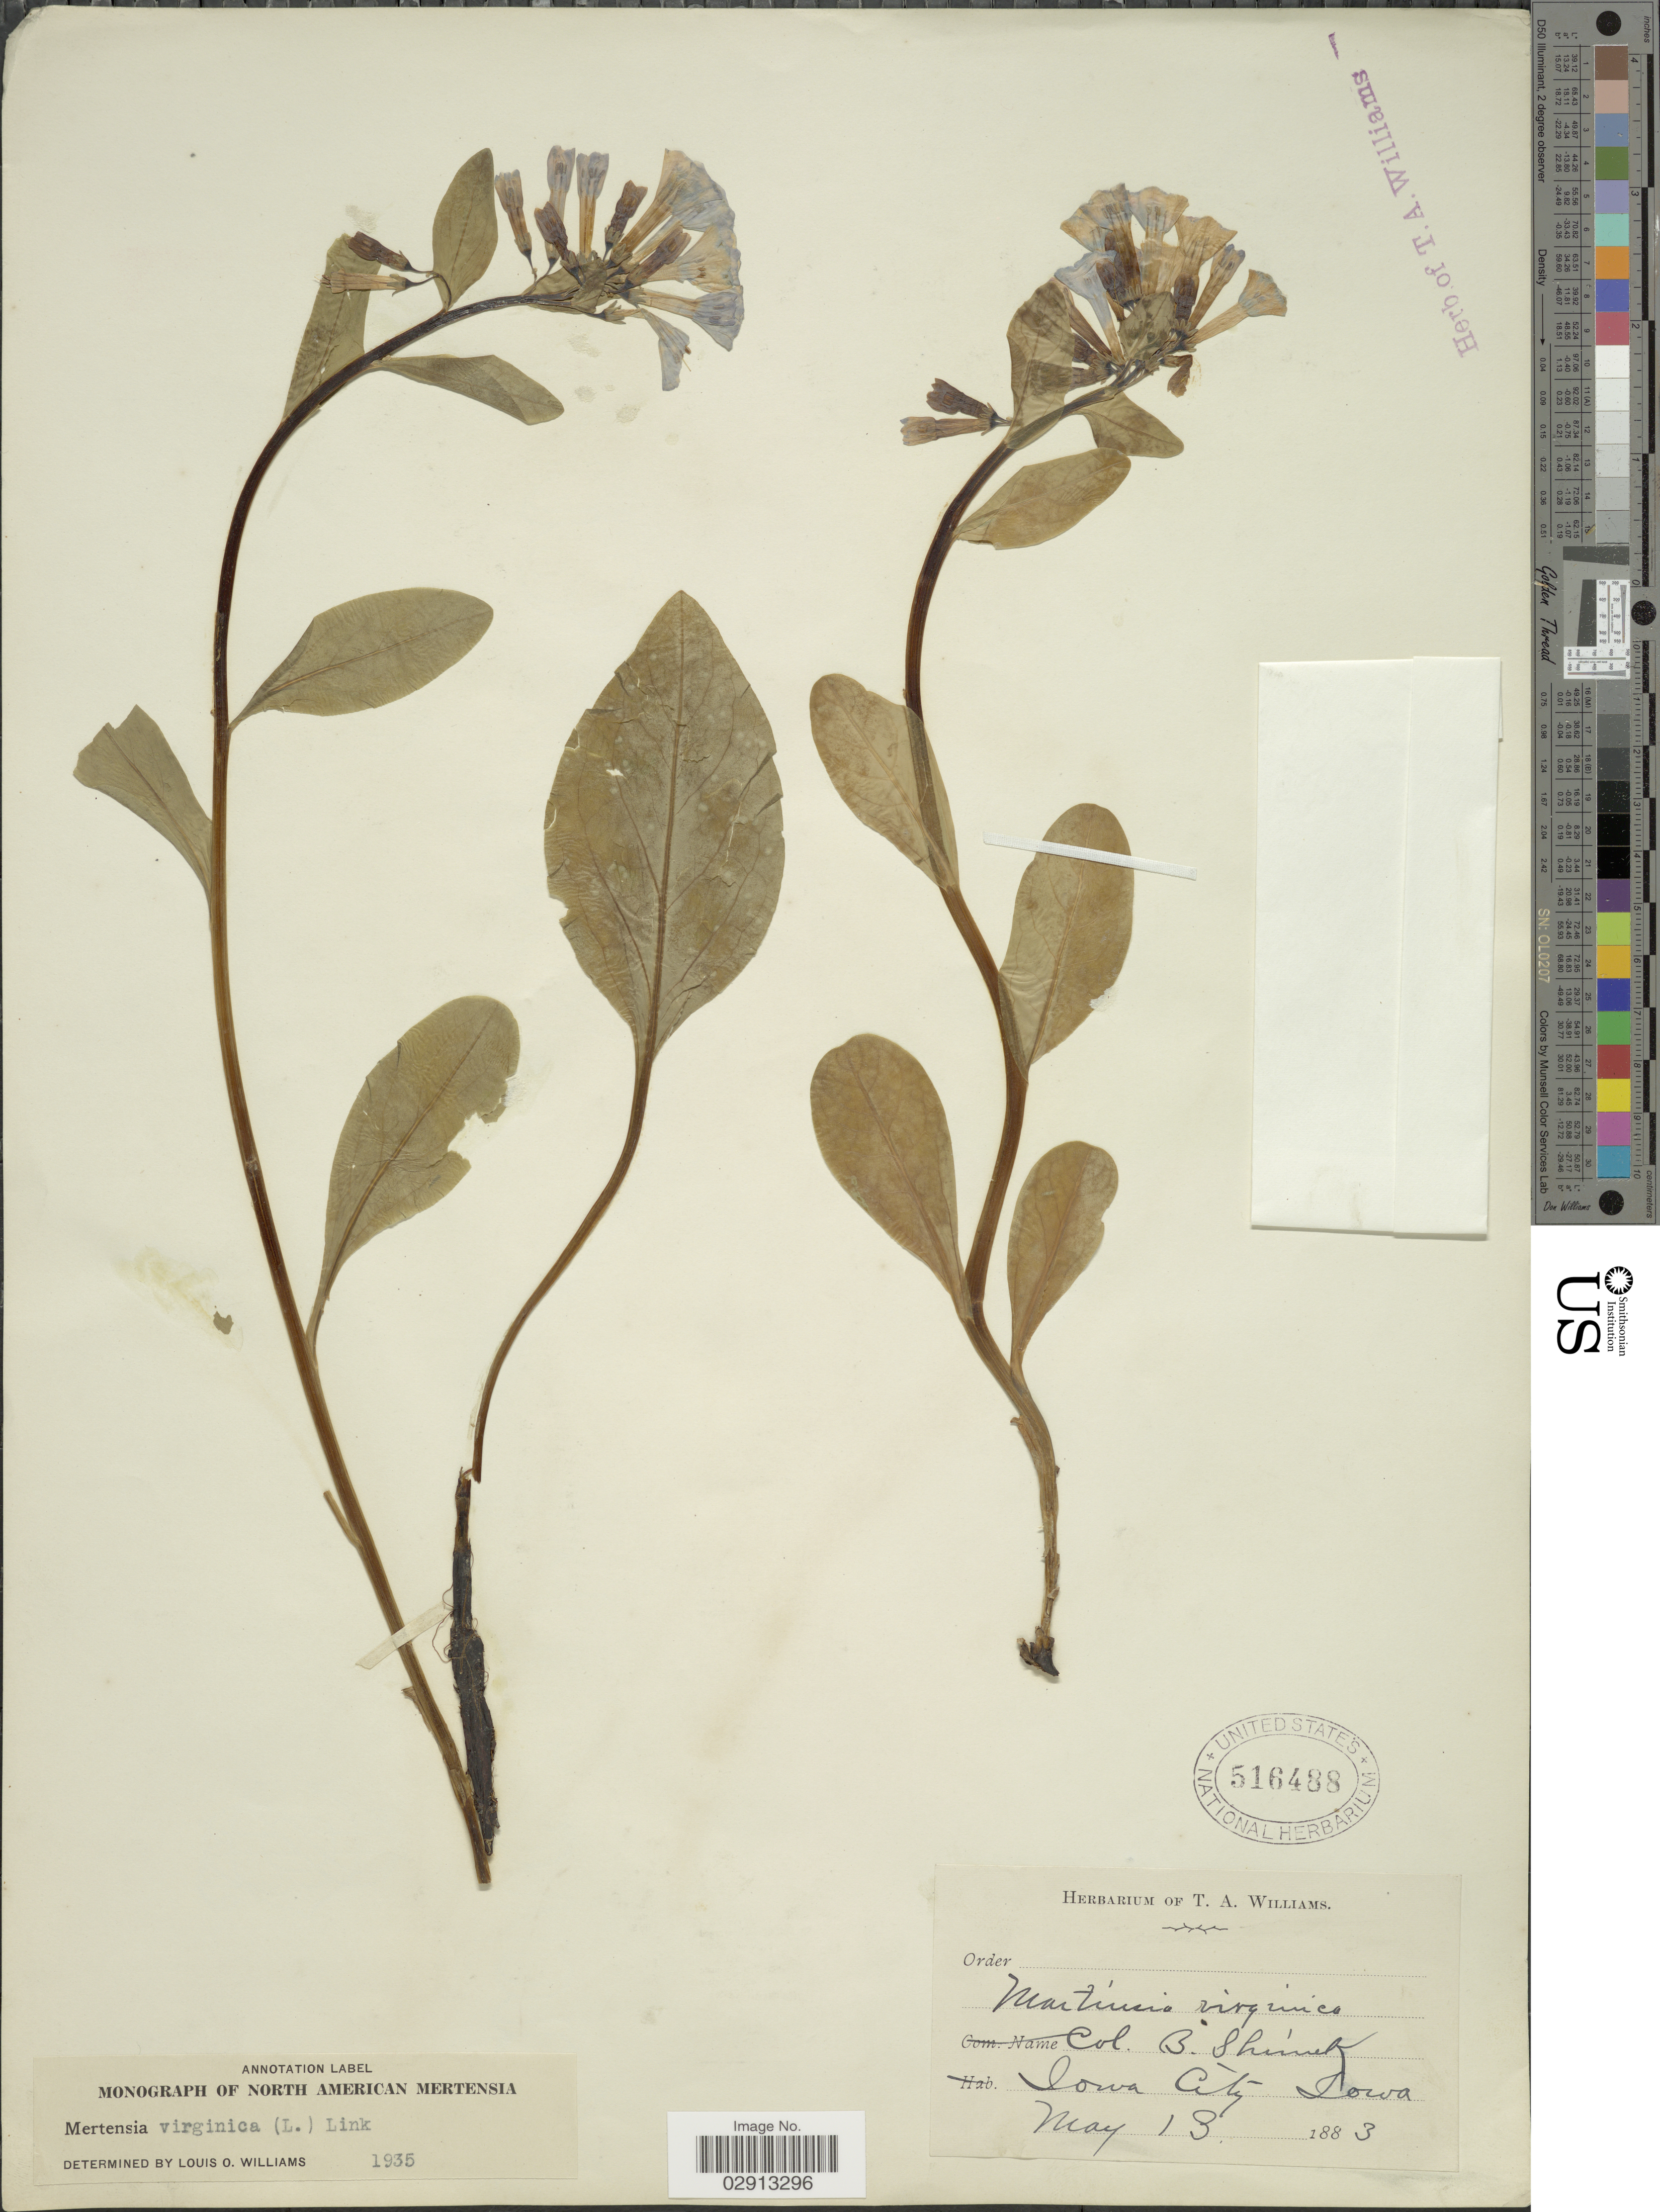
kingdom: Plantae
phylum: Tracheophyta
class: Magnoliopsida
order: Boraginales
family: Boraginaceae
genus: Mertensia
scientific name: Mertensia virginica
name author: (L.) Pers. ex Link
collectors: B. Shimek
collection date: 1883-05-13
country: United States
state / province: Iowa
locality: Iowa City.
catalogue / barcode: US 516488